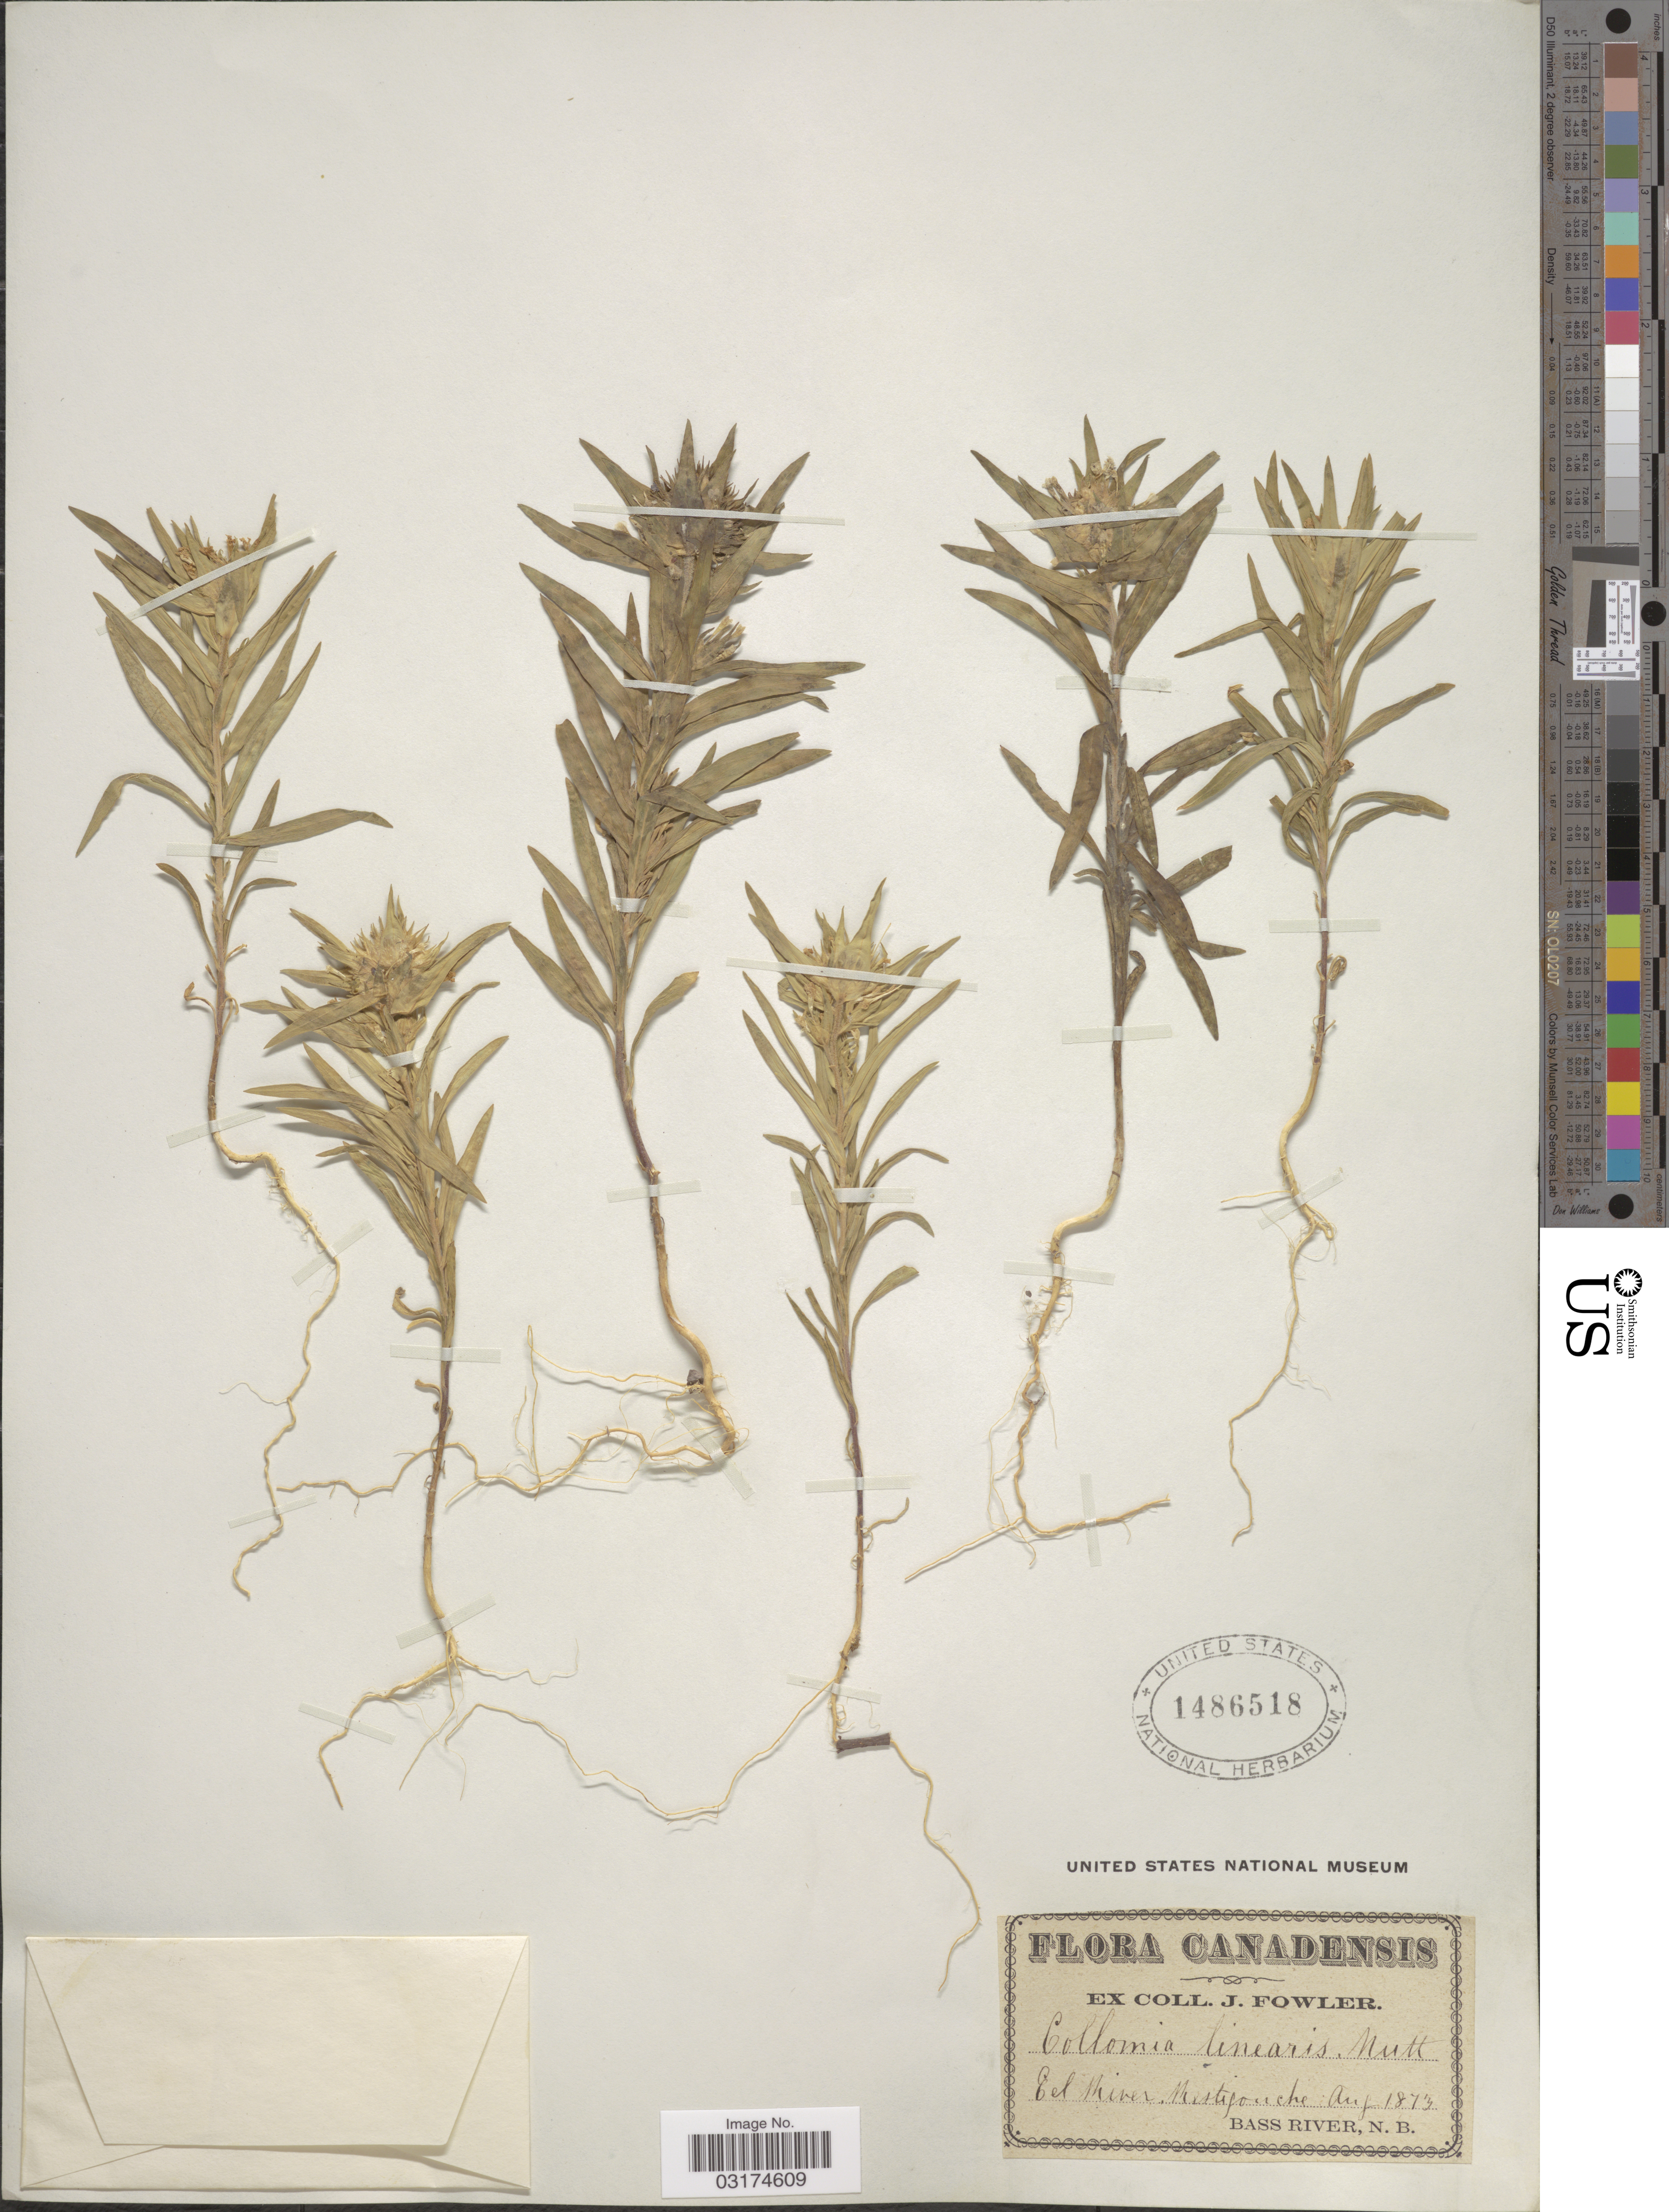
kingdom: Plantae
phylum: Tracheophyta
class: Magnoliopsida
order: Ericales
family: Polemoniaceae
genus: Collomia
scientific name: Collomia linearis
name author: Nutt.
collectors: J. Fowler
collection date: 1873-08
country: Canada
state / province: New Brunswick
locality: At Eel River, Restigouche. Bass River.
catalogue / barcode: US 1486518